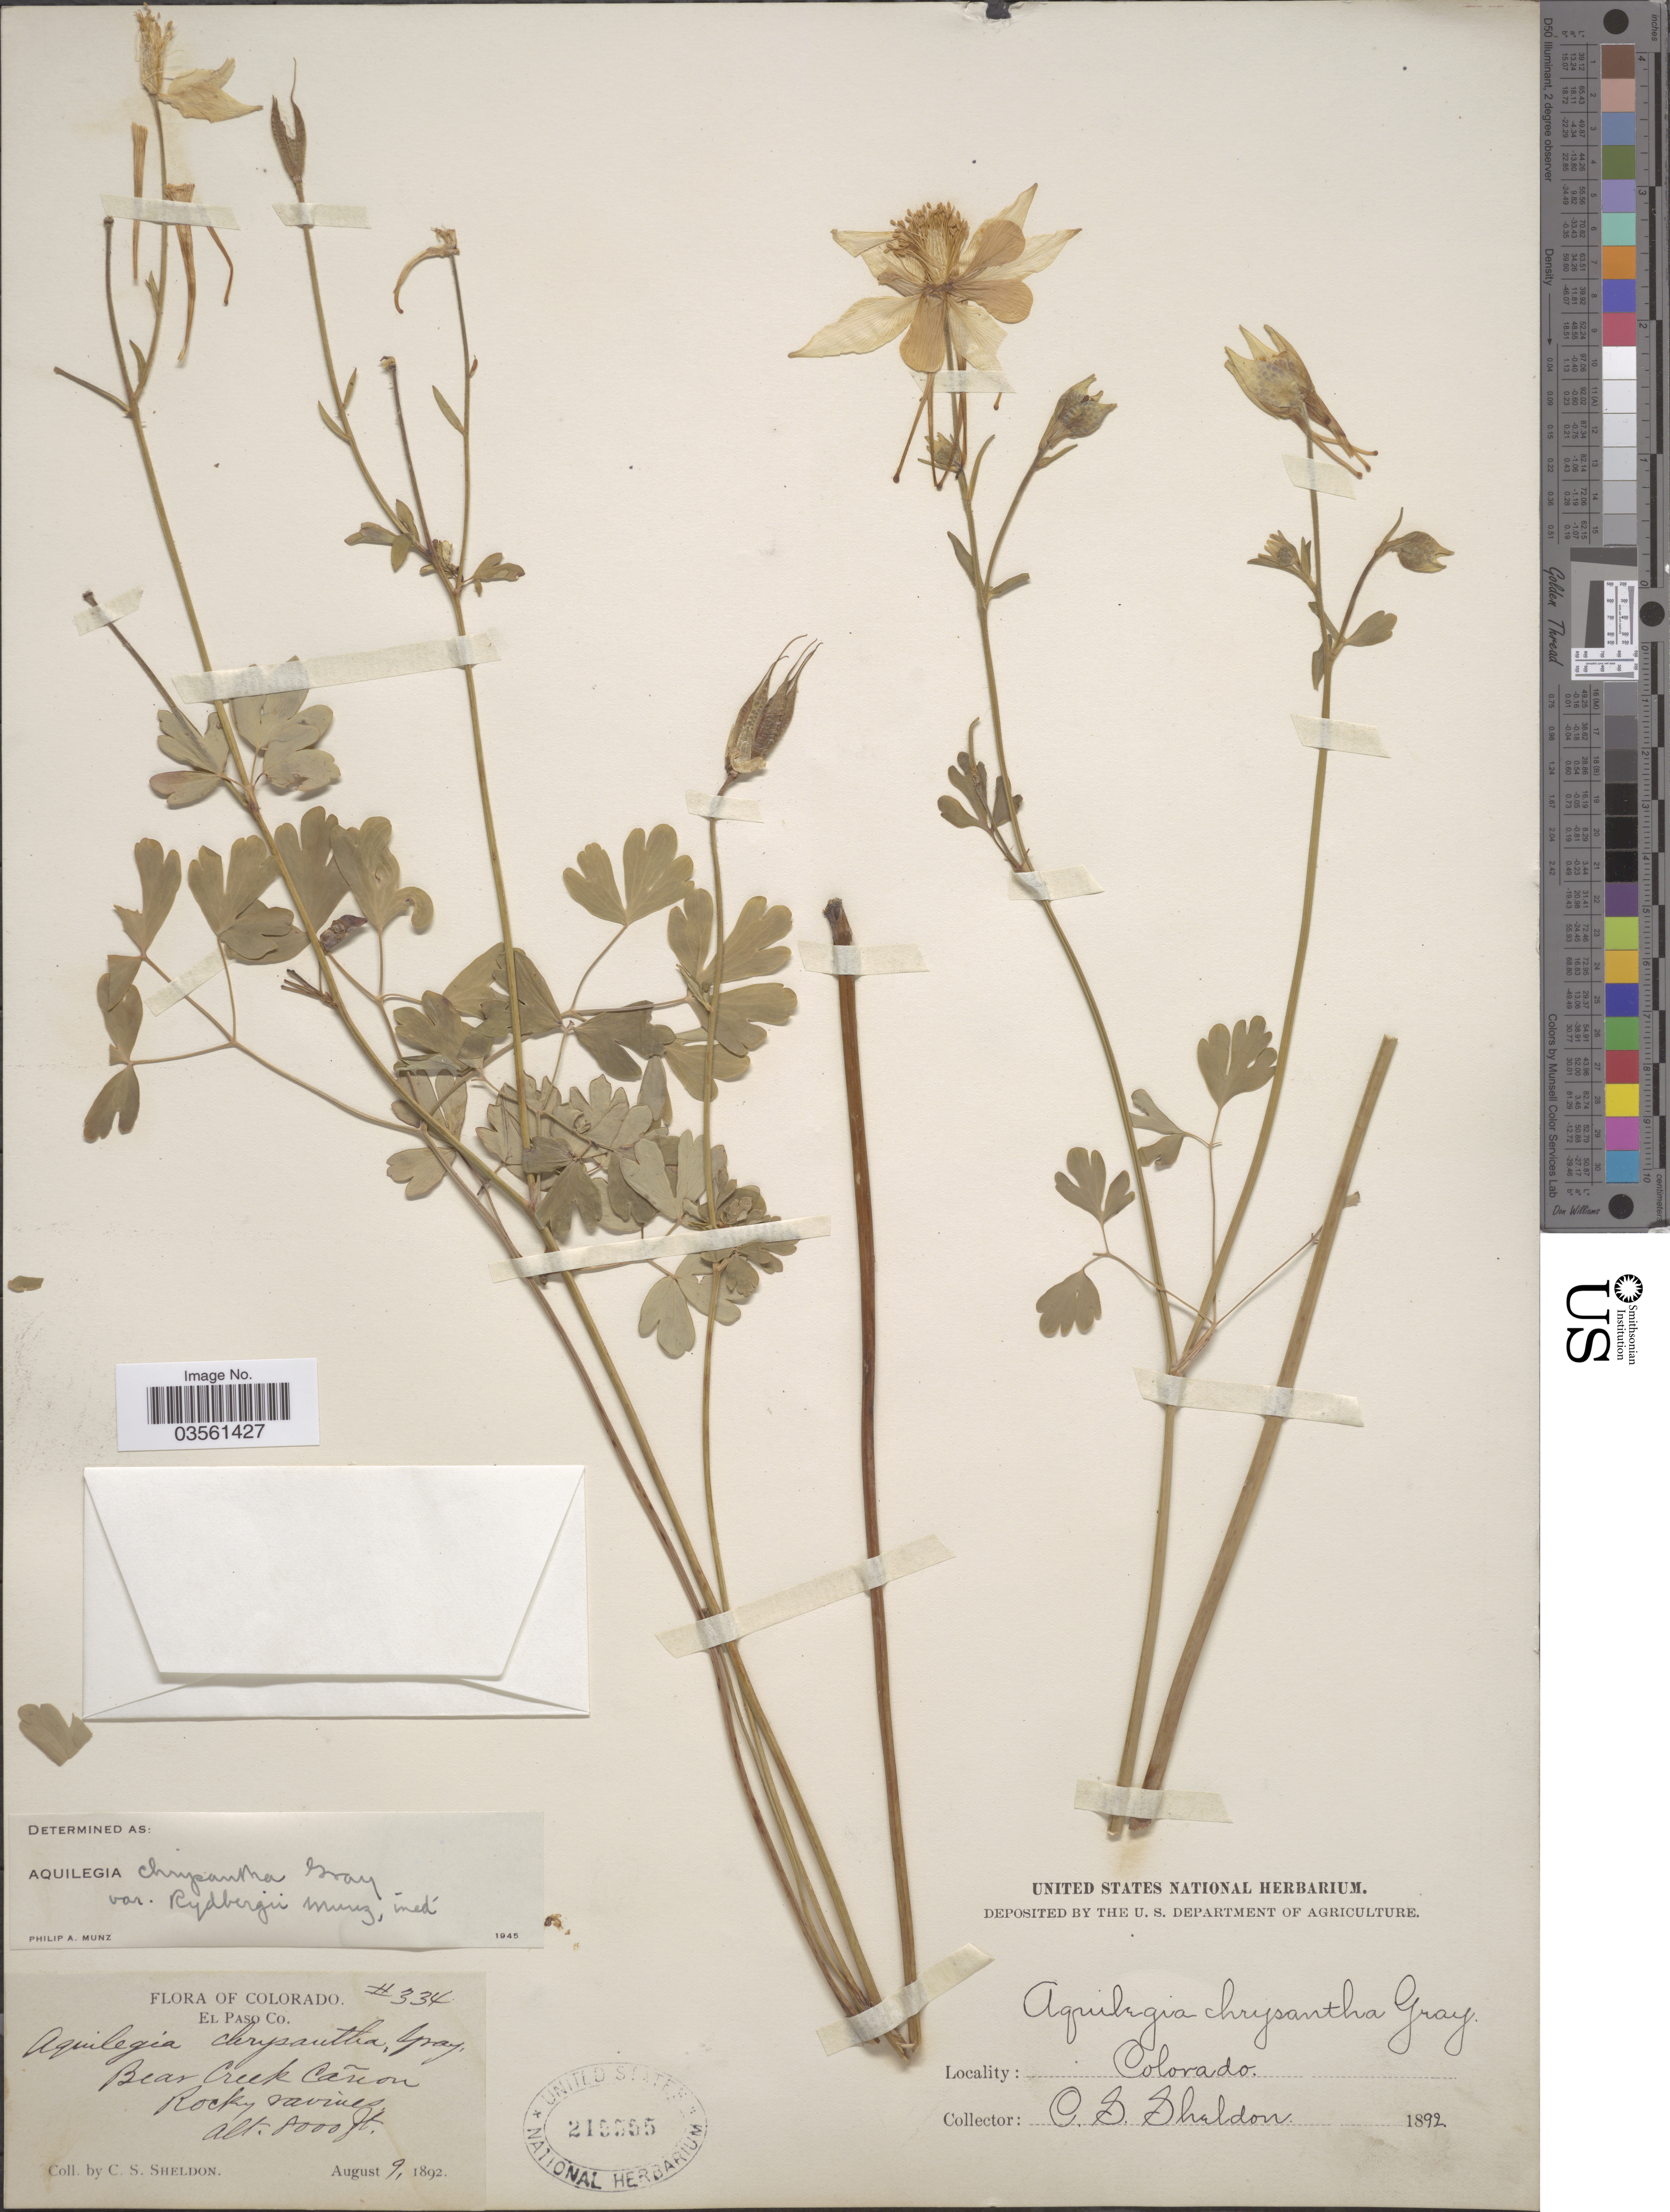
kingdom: Plantae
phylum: Tracheophyta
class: Magnoliopsida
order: Ranunculales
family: Ranunculaceae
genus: Aquilegia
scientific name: Aquilegia chrysantha var. rydbergii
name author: Munz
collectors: C. S. Sheldon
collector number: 334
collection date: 1892-08-09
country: United States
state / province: Colorado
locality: El Paso Co. Bear Creek Cañon.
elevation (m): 2438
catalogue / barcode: US 215555